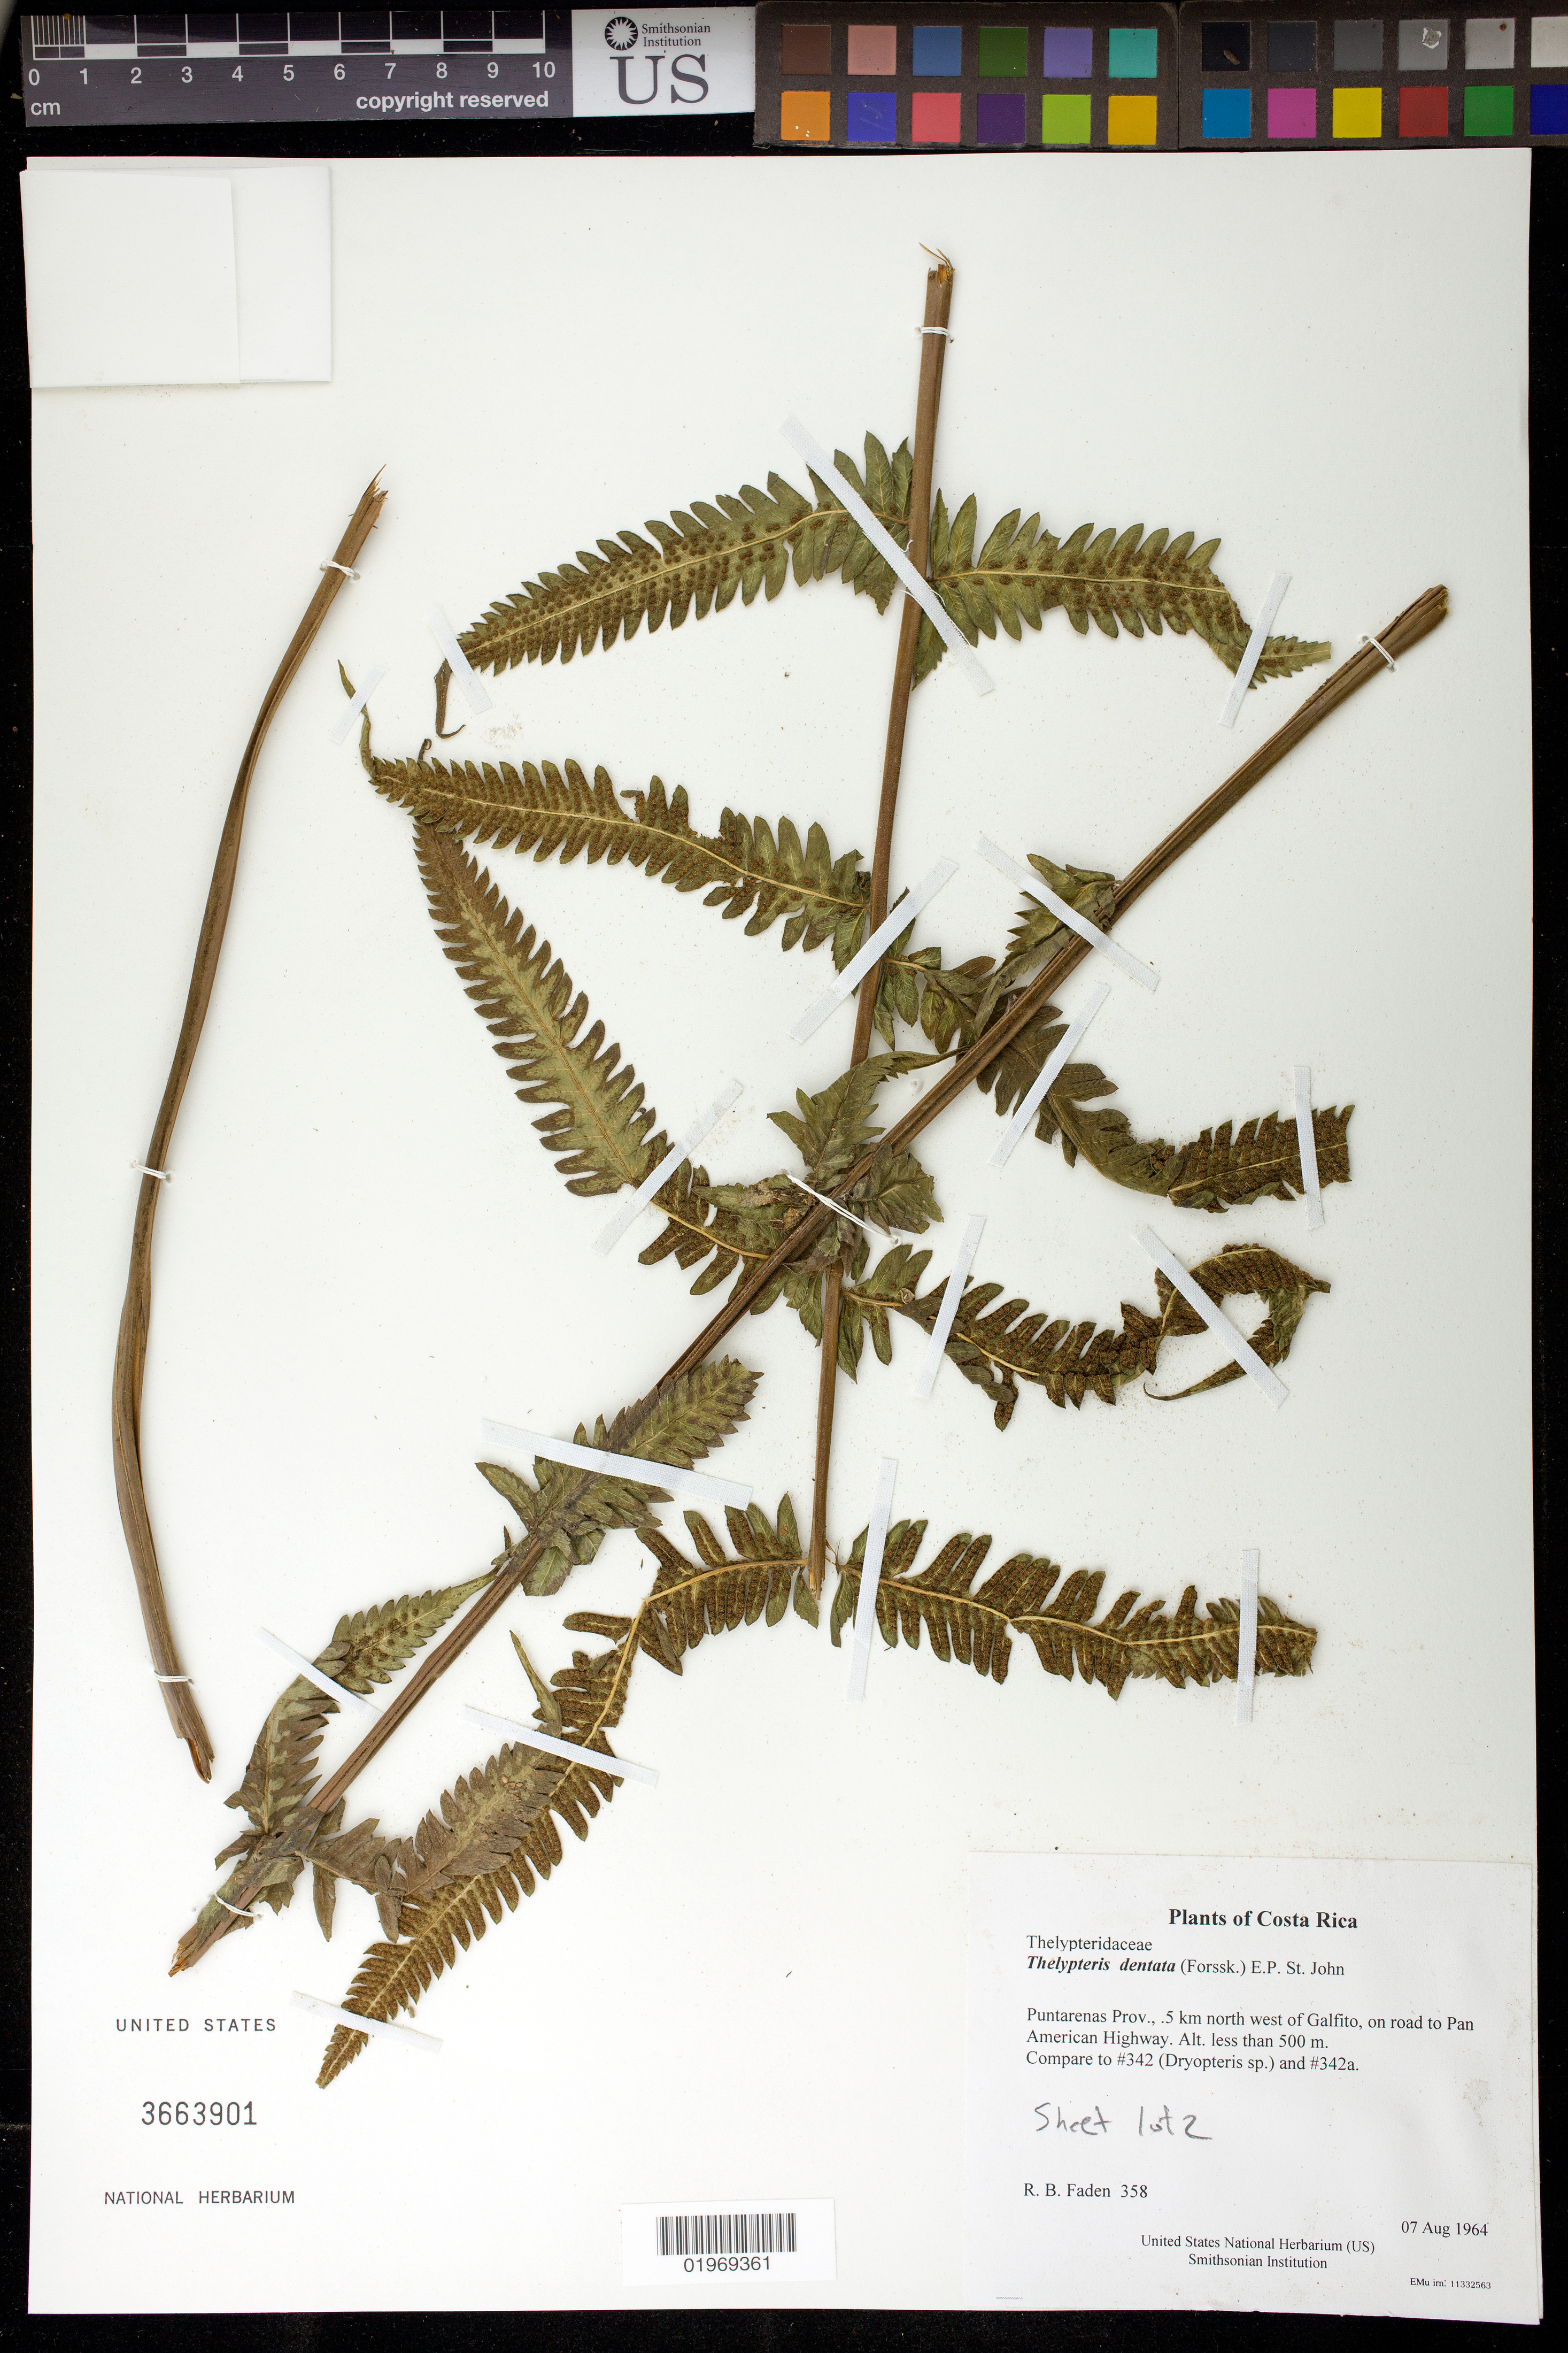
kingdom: Plantae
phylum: Tracheophyta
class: Polypodiopsida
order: Polypodiales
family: Thelypteridaceae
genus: Thelypteris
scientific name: Thelypteris dentata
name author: (Forssk.) E.P. St. John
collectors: R. B. Faden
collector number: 358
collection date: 1964-08-07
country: Costa Rica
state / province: Puntarenas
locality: .5 km north west of Galfito, on road to Pan American Highway. Alt. less than 500 m.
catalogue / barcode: US 3663901